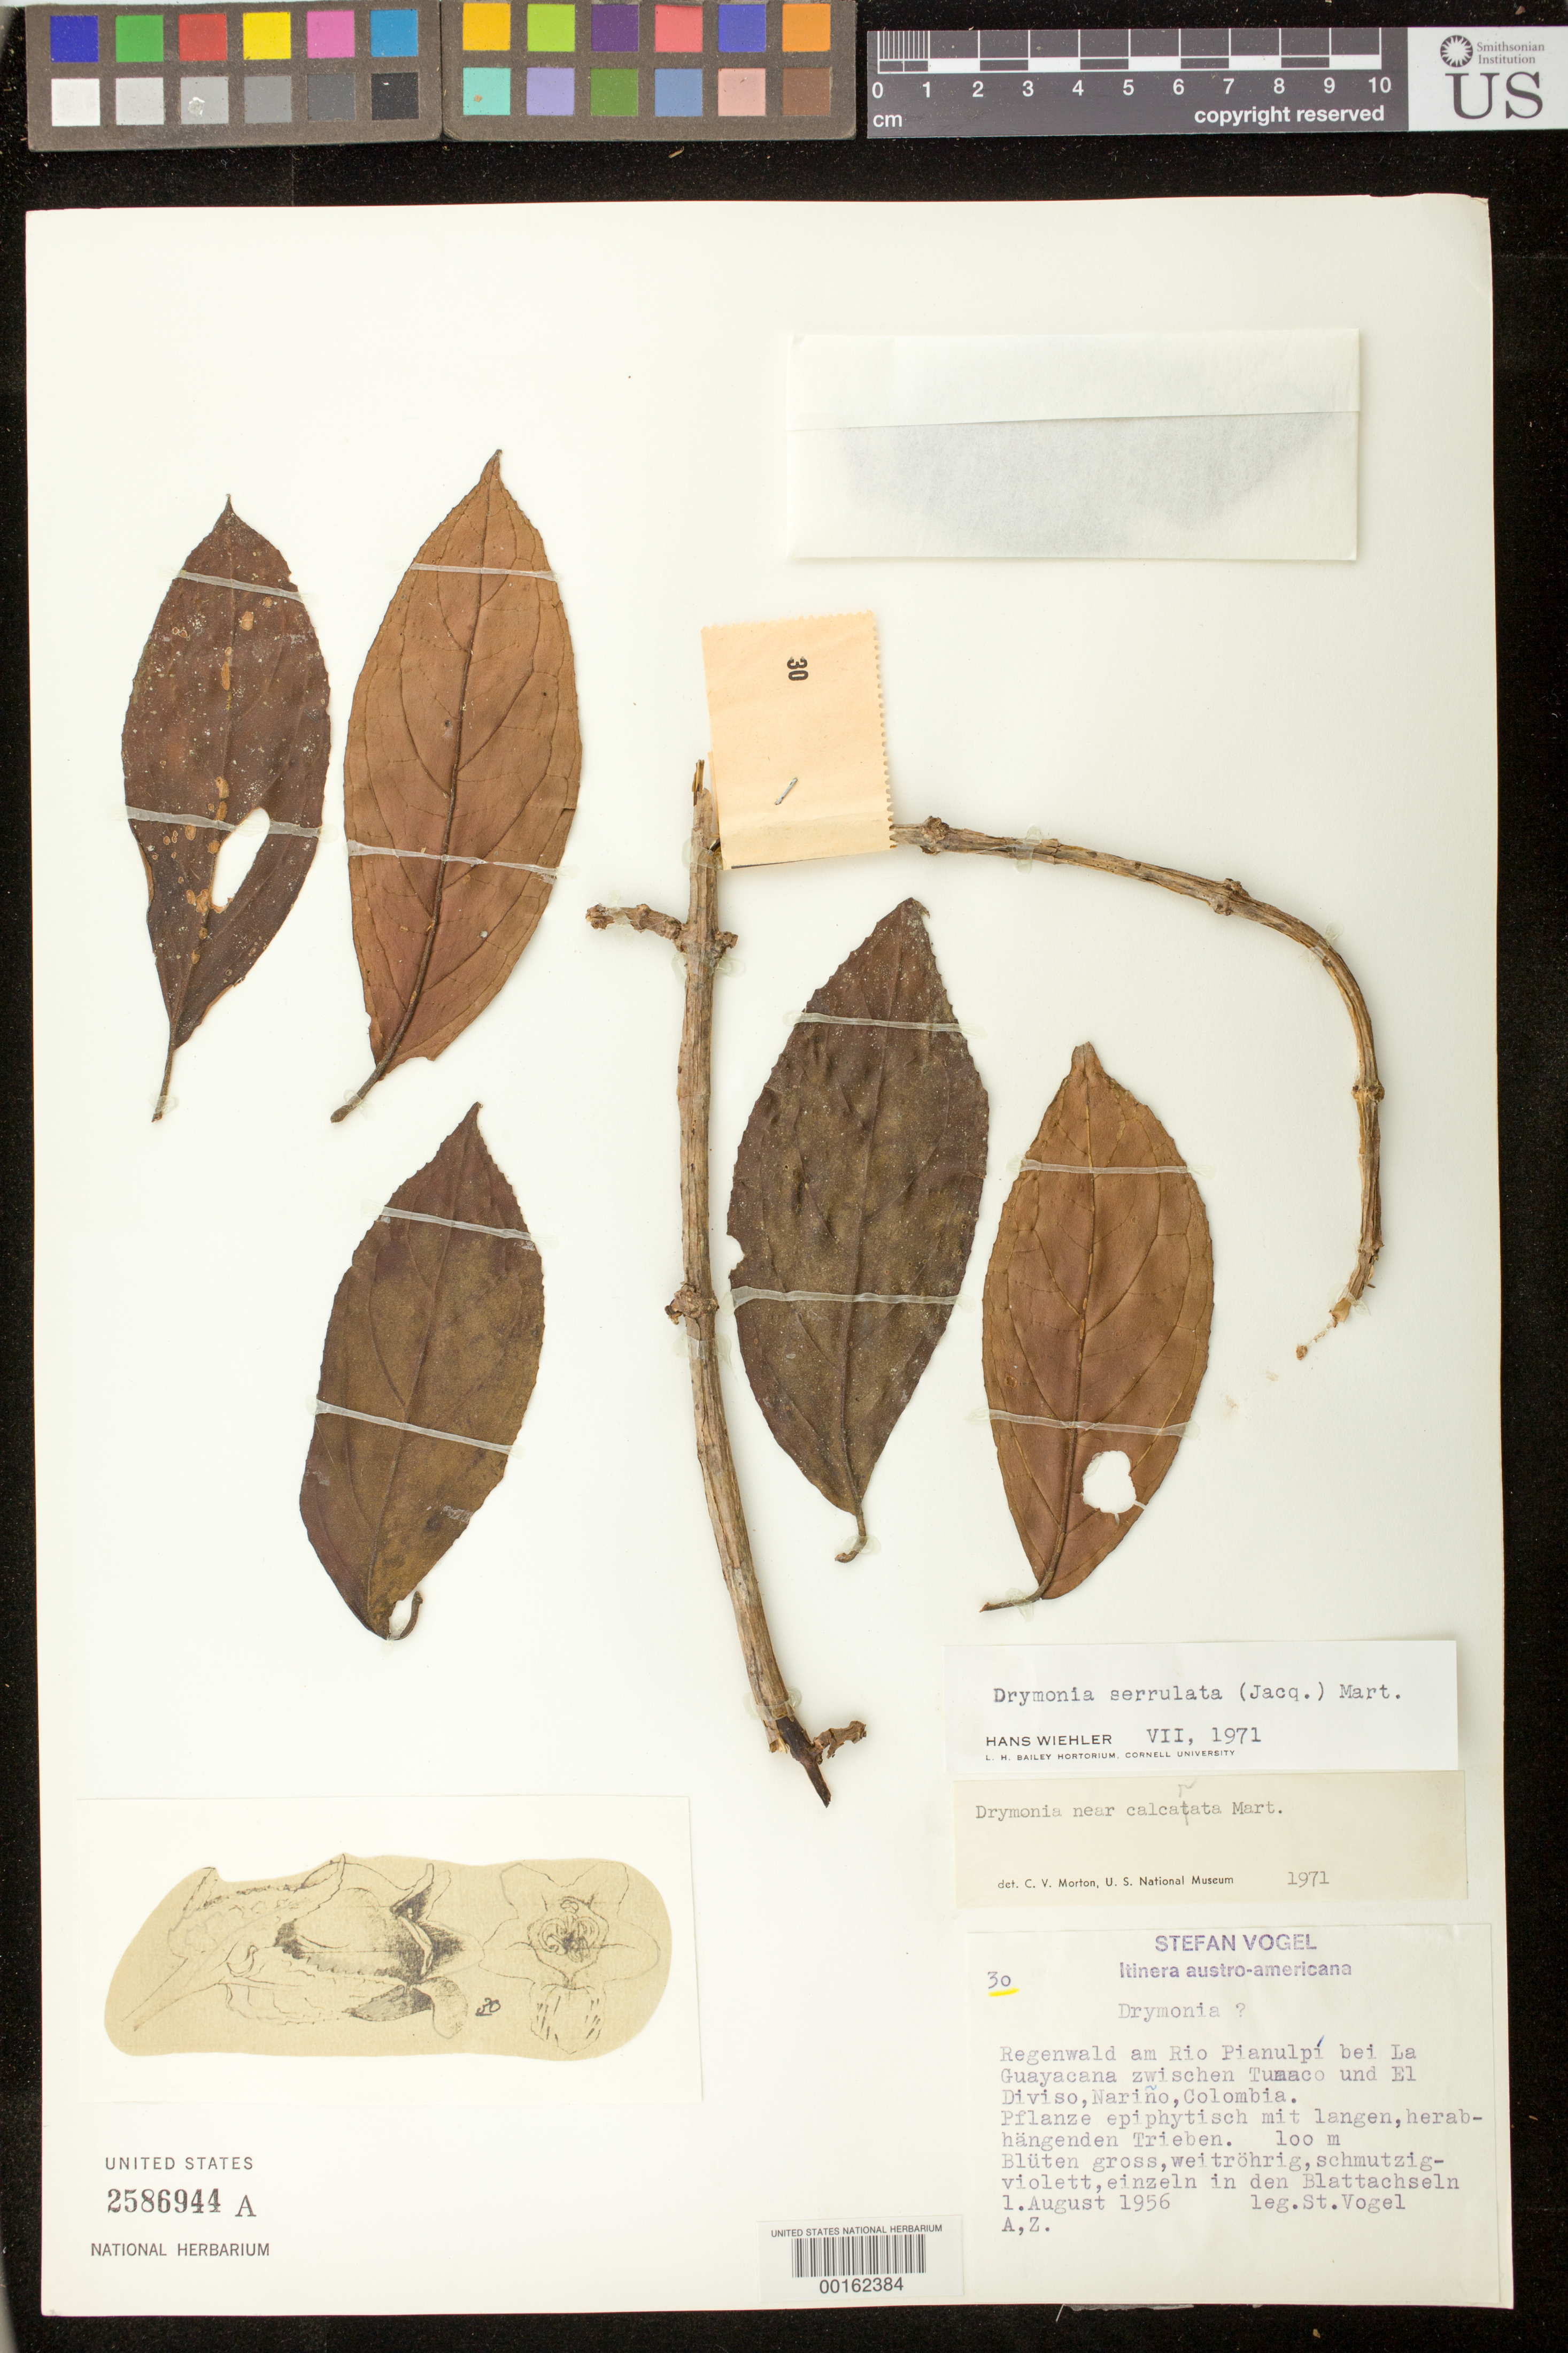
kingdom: Plantae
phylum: Tracheophyta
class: Magnoliopsida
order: Lamiales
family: Gesneriaceae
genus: Drymonia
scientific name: Drymonia serrulata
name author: (Jacq.) Mart.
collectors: S. Vogel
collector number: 30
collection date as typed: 01 Aug 1956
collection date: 1956-08-01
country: Colombia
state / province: Nariño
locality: On Rio Pianulpi by La Guayacana between Tumaco and El Diviso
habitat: Rainforest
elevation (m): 100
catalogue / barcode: US 2586944A